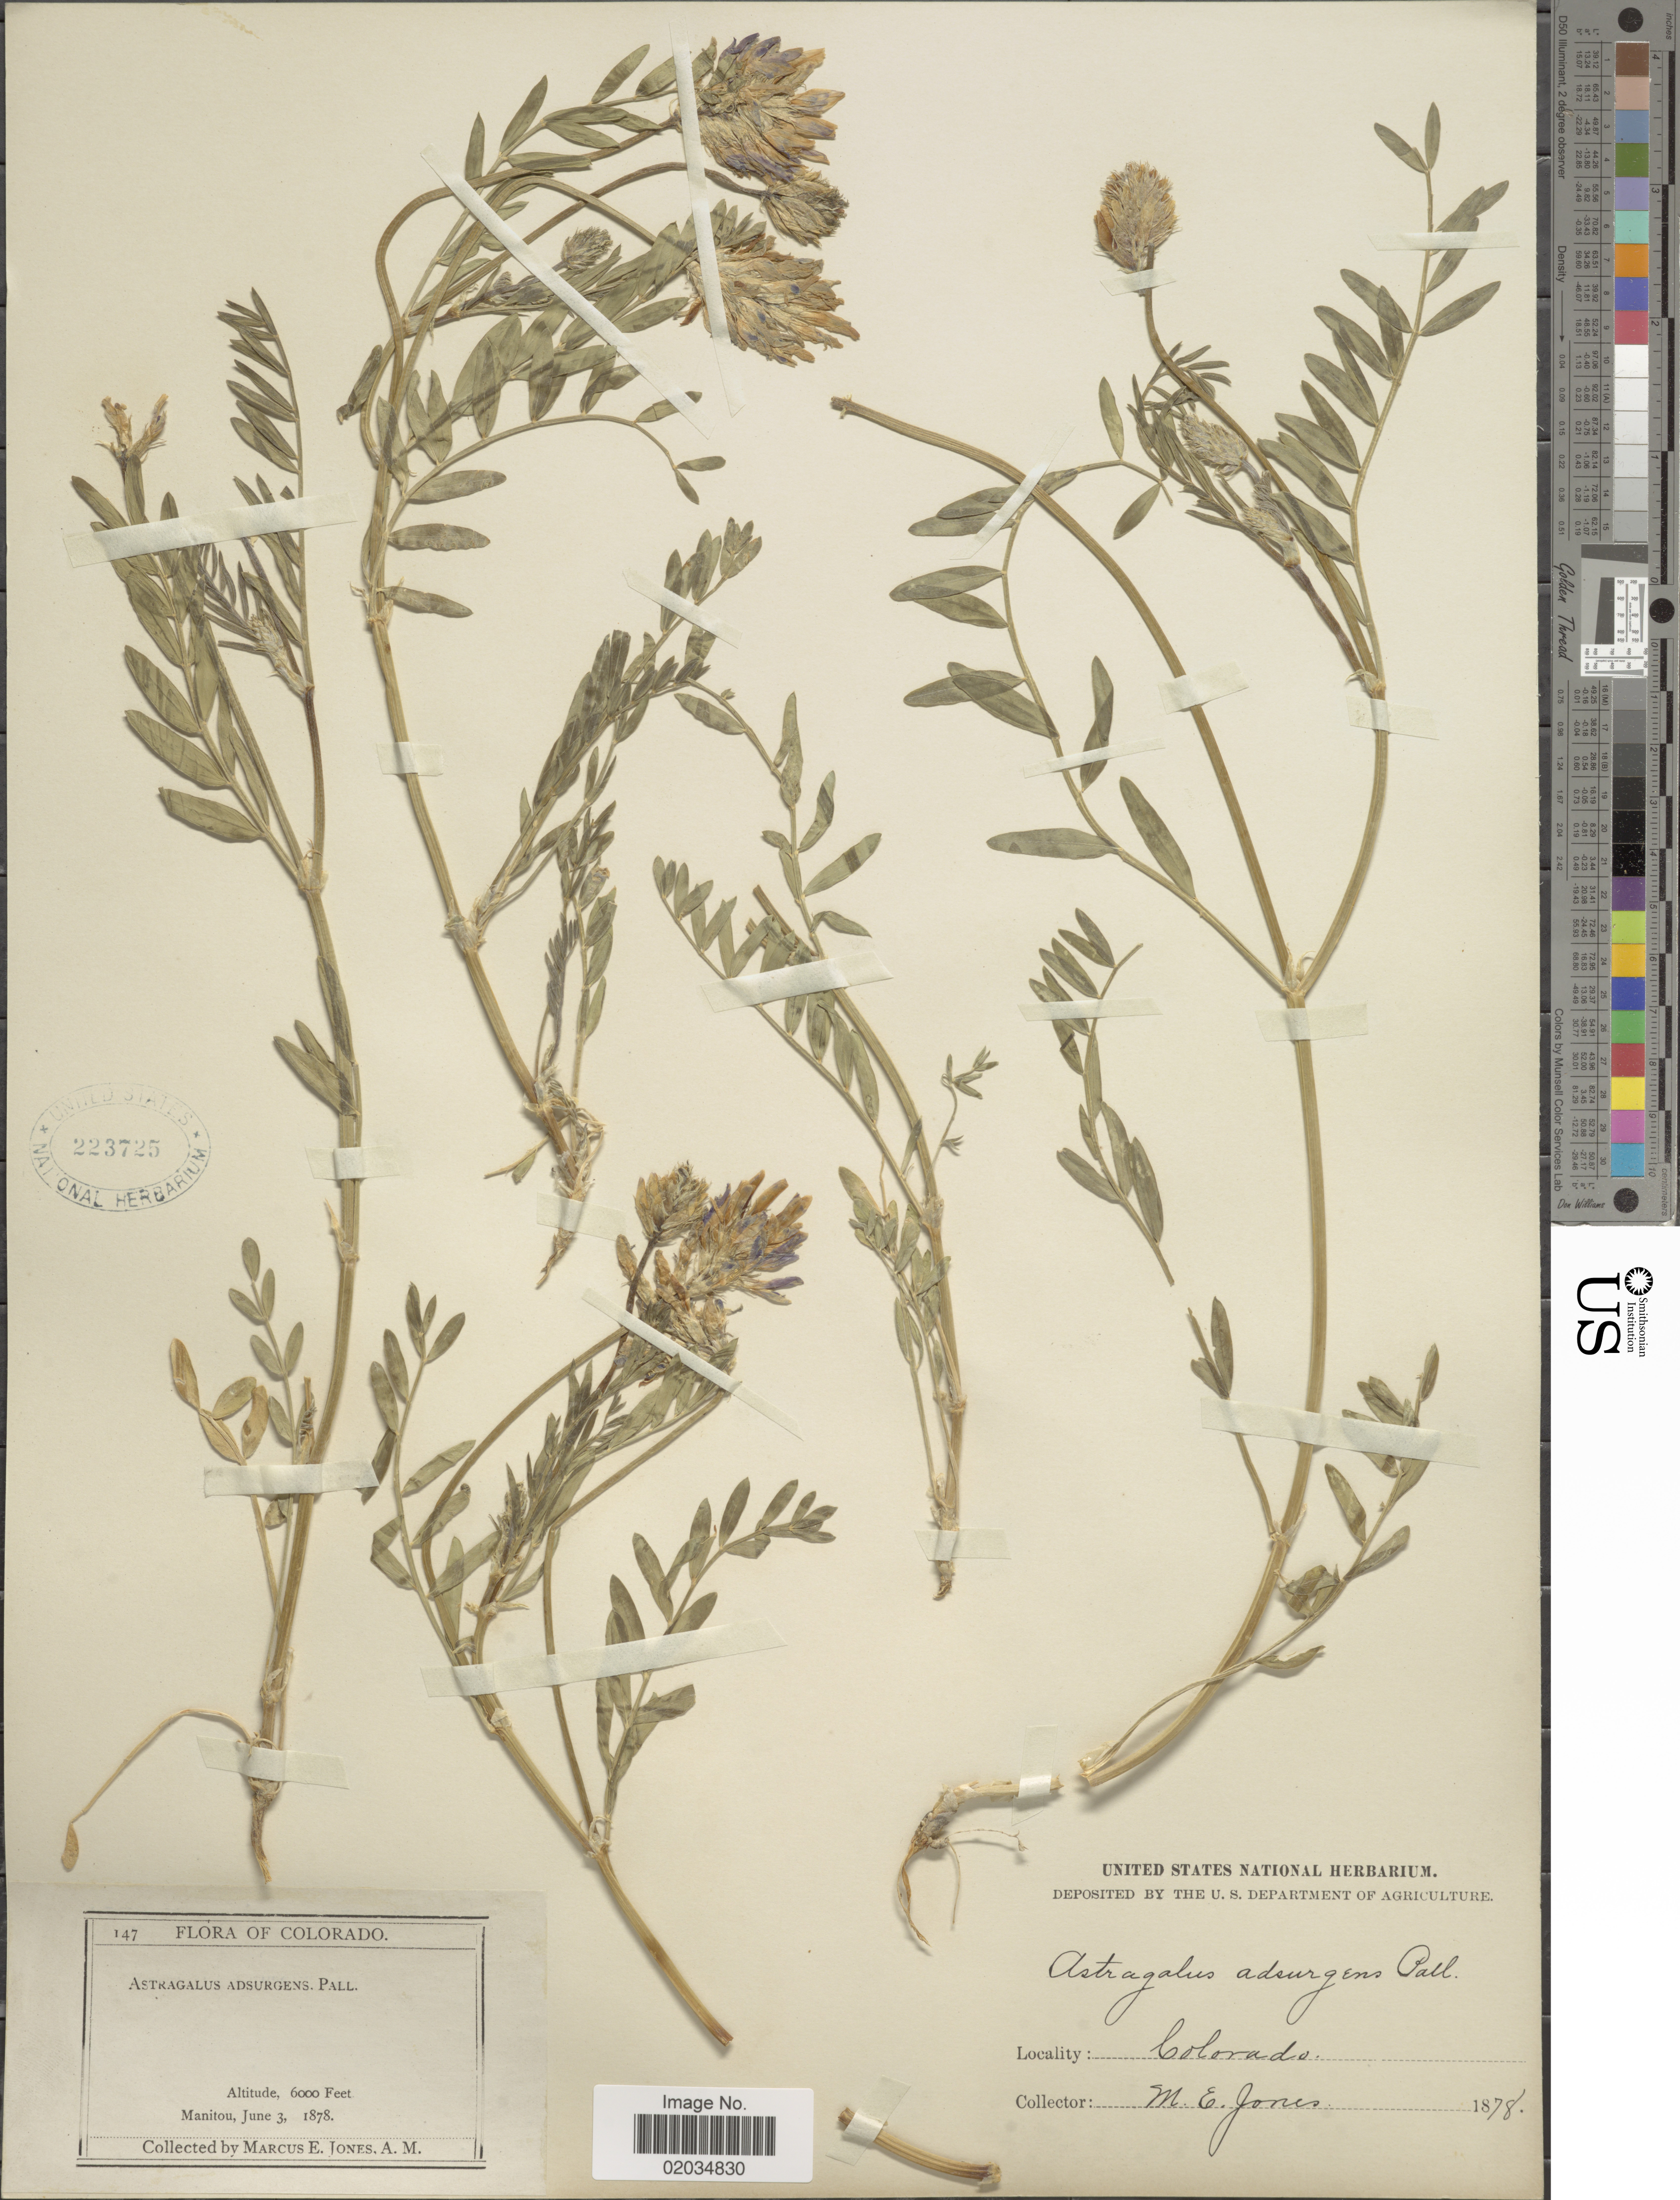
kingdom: Plantae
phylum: Tracheophyta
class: Magnoliopsida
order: Fabales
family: Fabaceae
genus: Astragalus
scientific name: Astragalus striatus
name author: Nutt.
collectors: M. E. Jones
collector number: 147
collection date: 1878-06-03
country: United States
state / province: Colorado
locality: Manitou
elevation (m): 1829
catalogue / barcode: US 223725